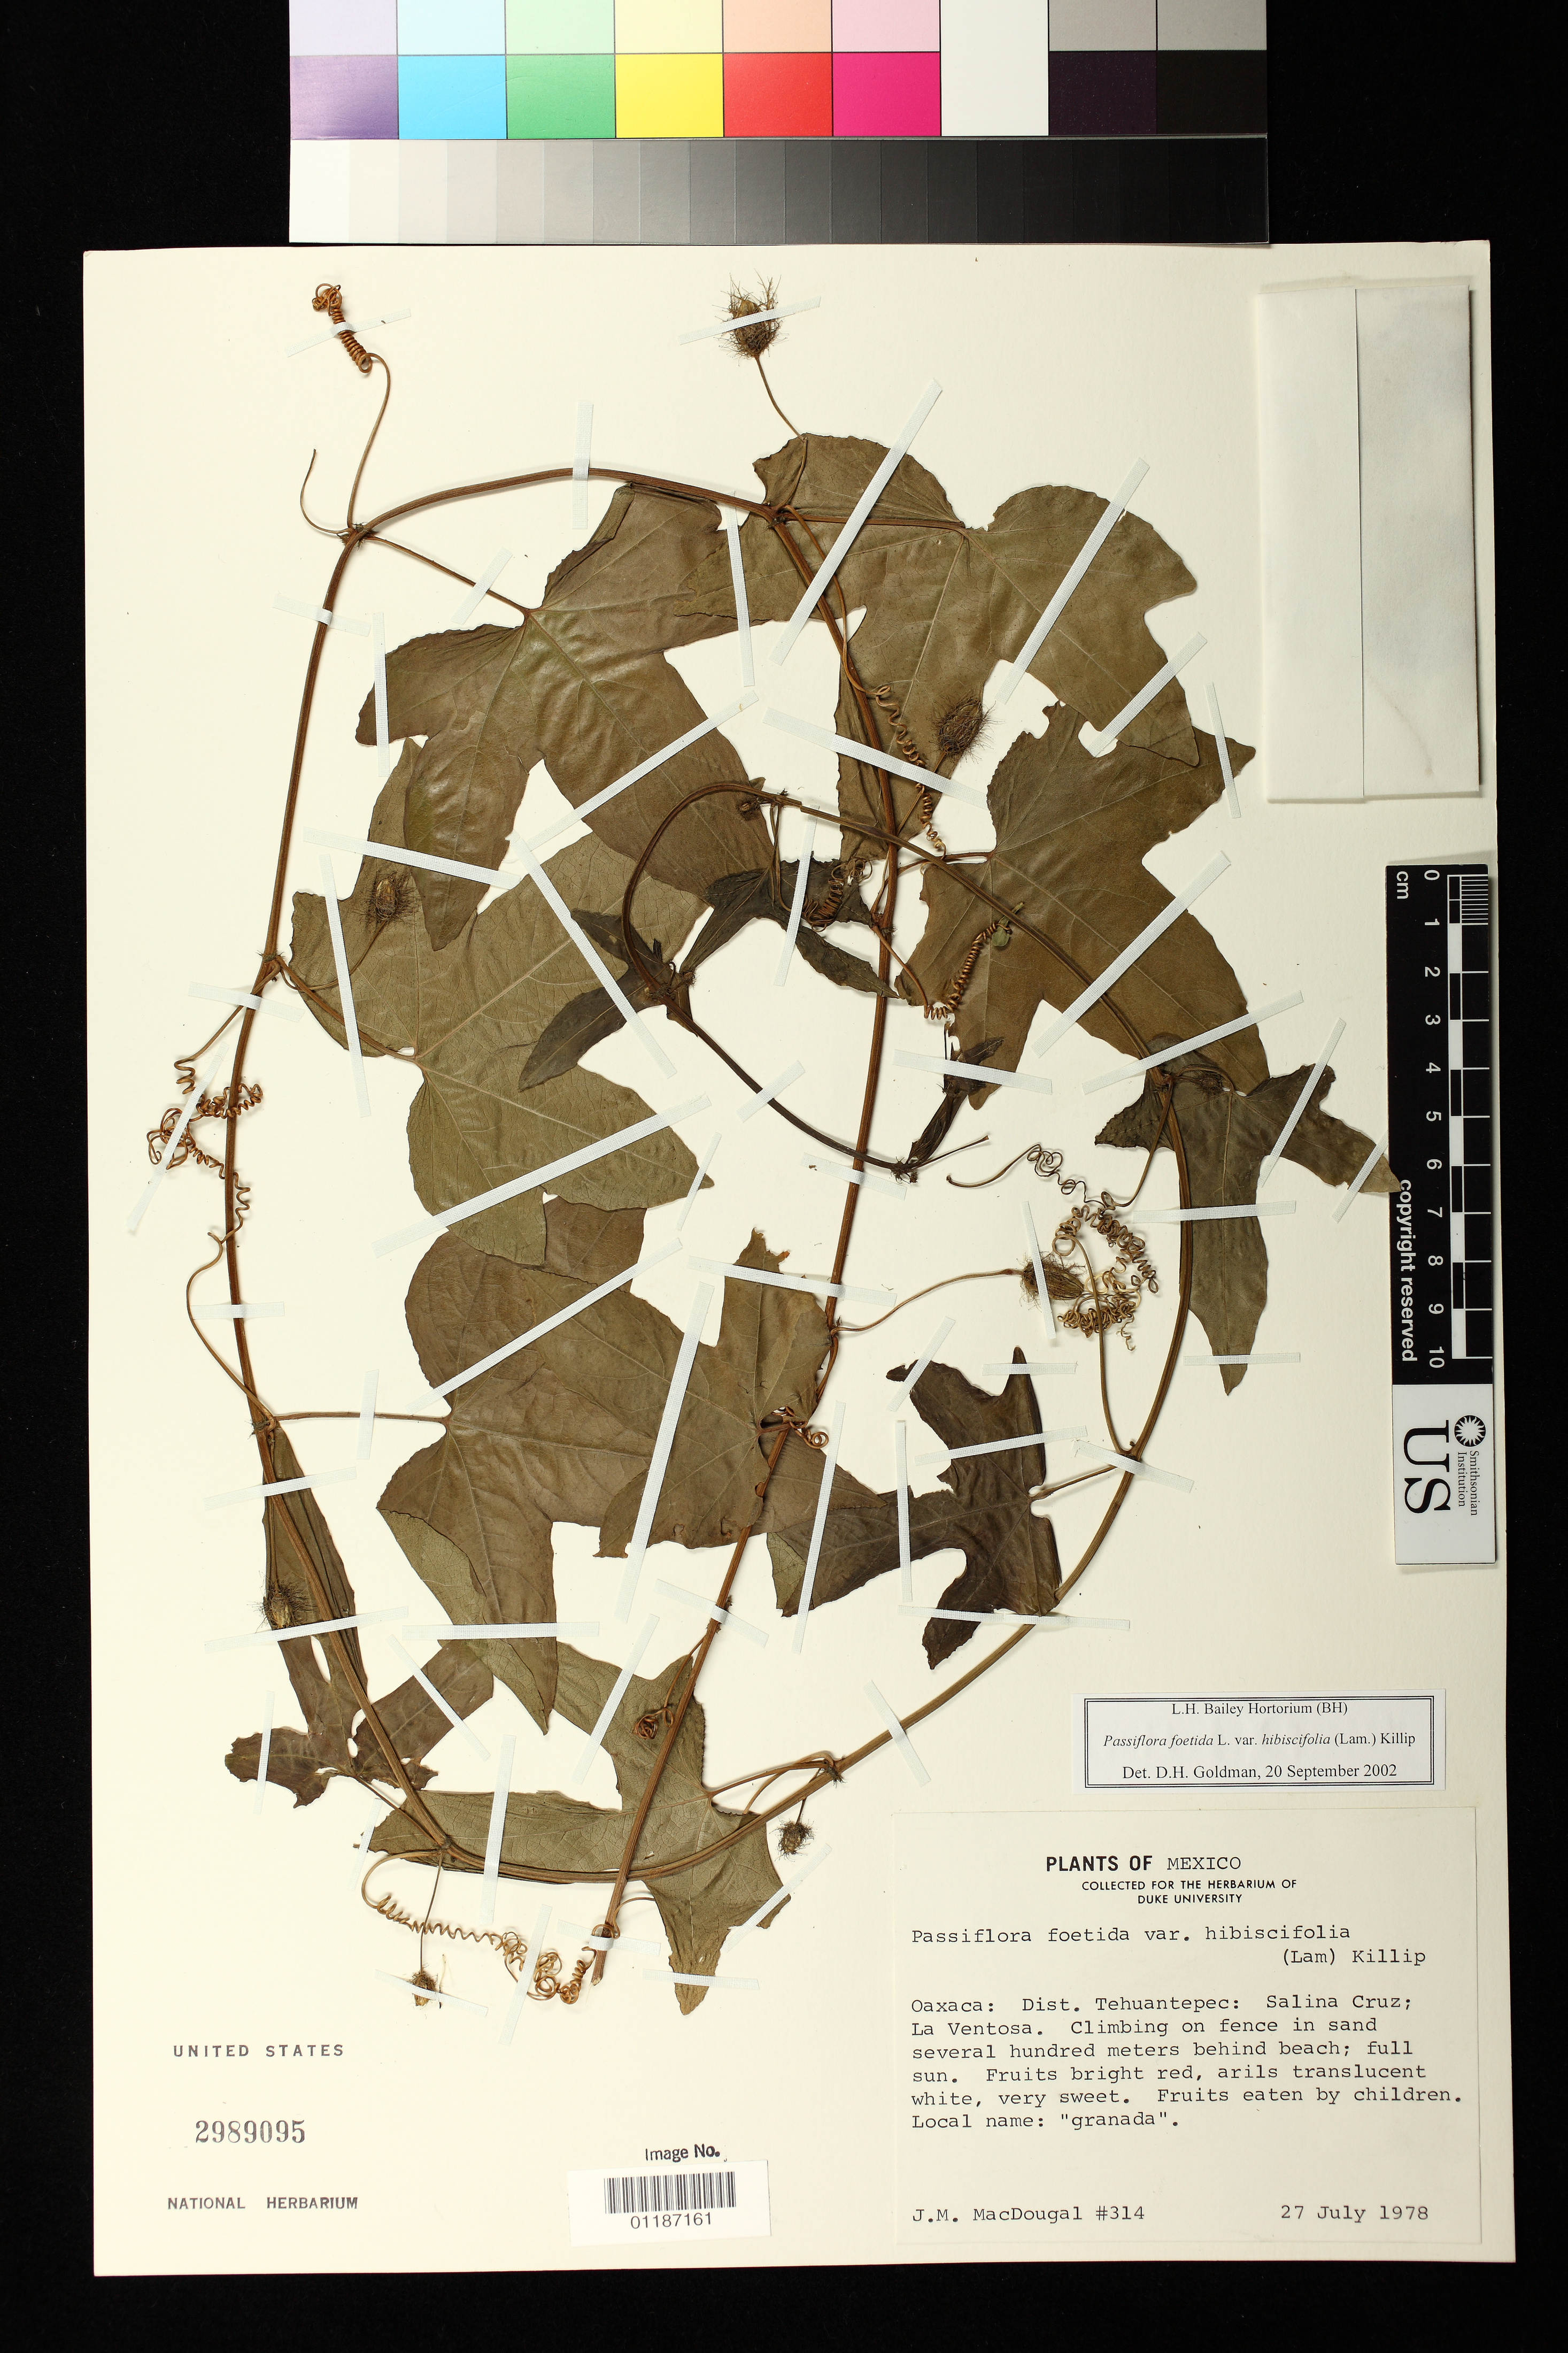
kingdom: Plantae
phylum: Tracheophyta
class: Magnoliopsida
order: Malpighiales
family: Passifloraceae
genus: Passiflora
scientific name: Passiflora hibiscifolia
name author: Lam.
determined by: Svoboda, H. T.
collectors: J. M. MacDougal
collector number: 314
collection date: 1978-07-27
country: Mexico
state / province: Oaxaca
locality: Dist. Tehuantepec: Salina Cruz; La Ventosa. Climbing on fence in sand several hundred meters behind beach.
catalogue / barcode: US 2989095